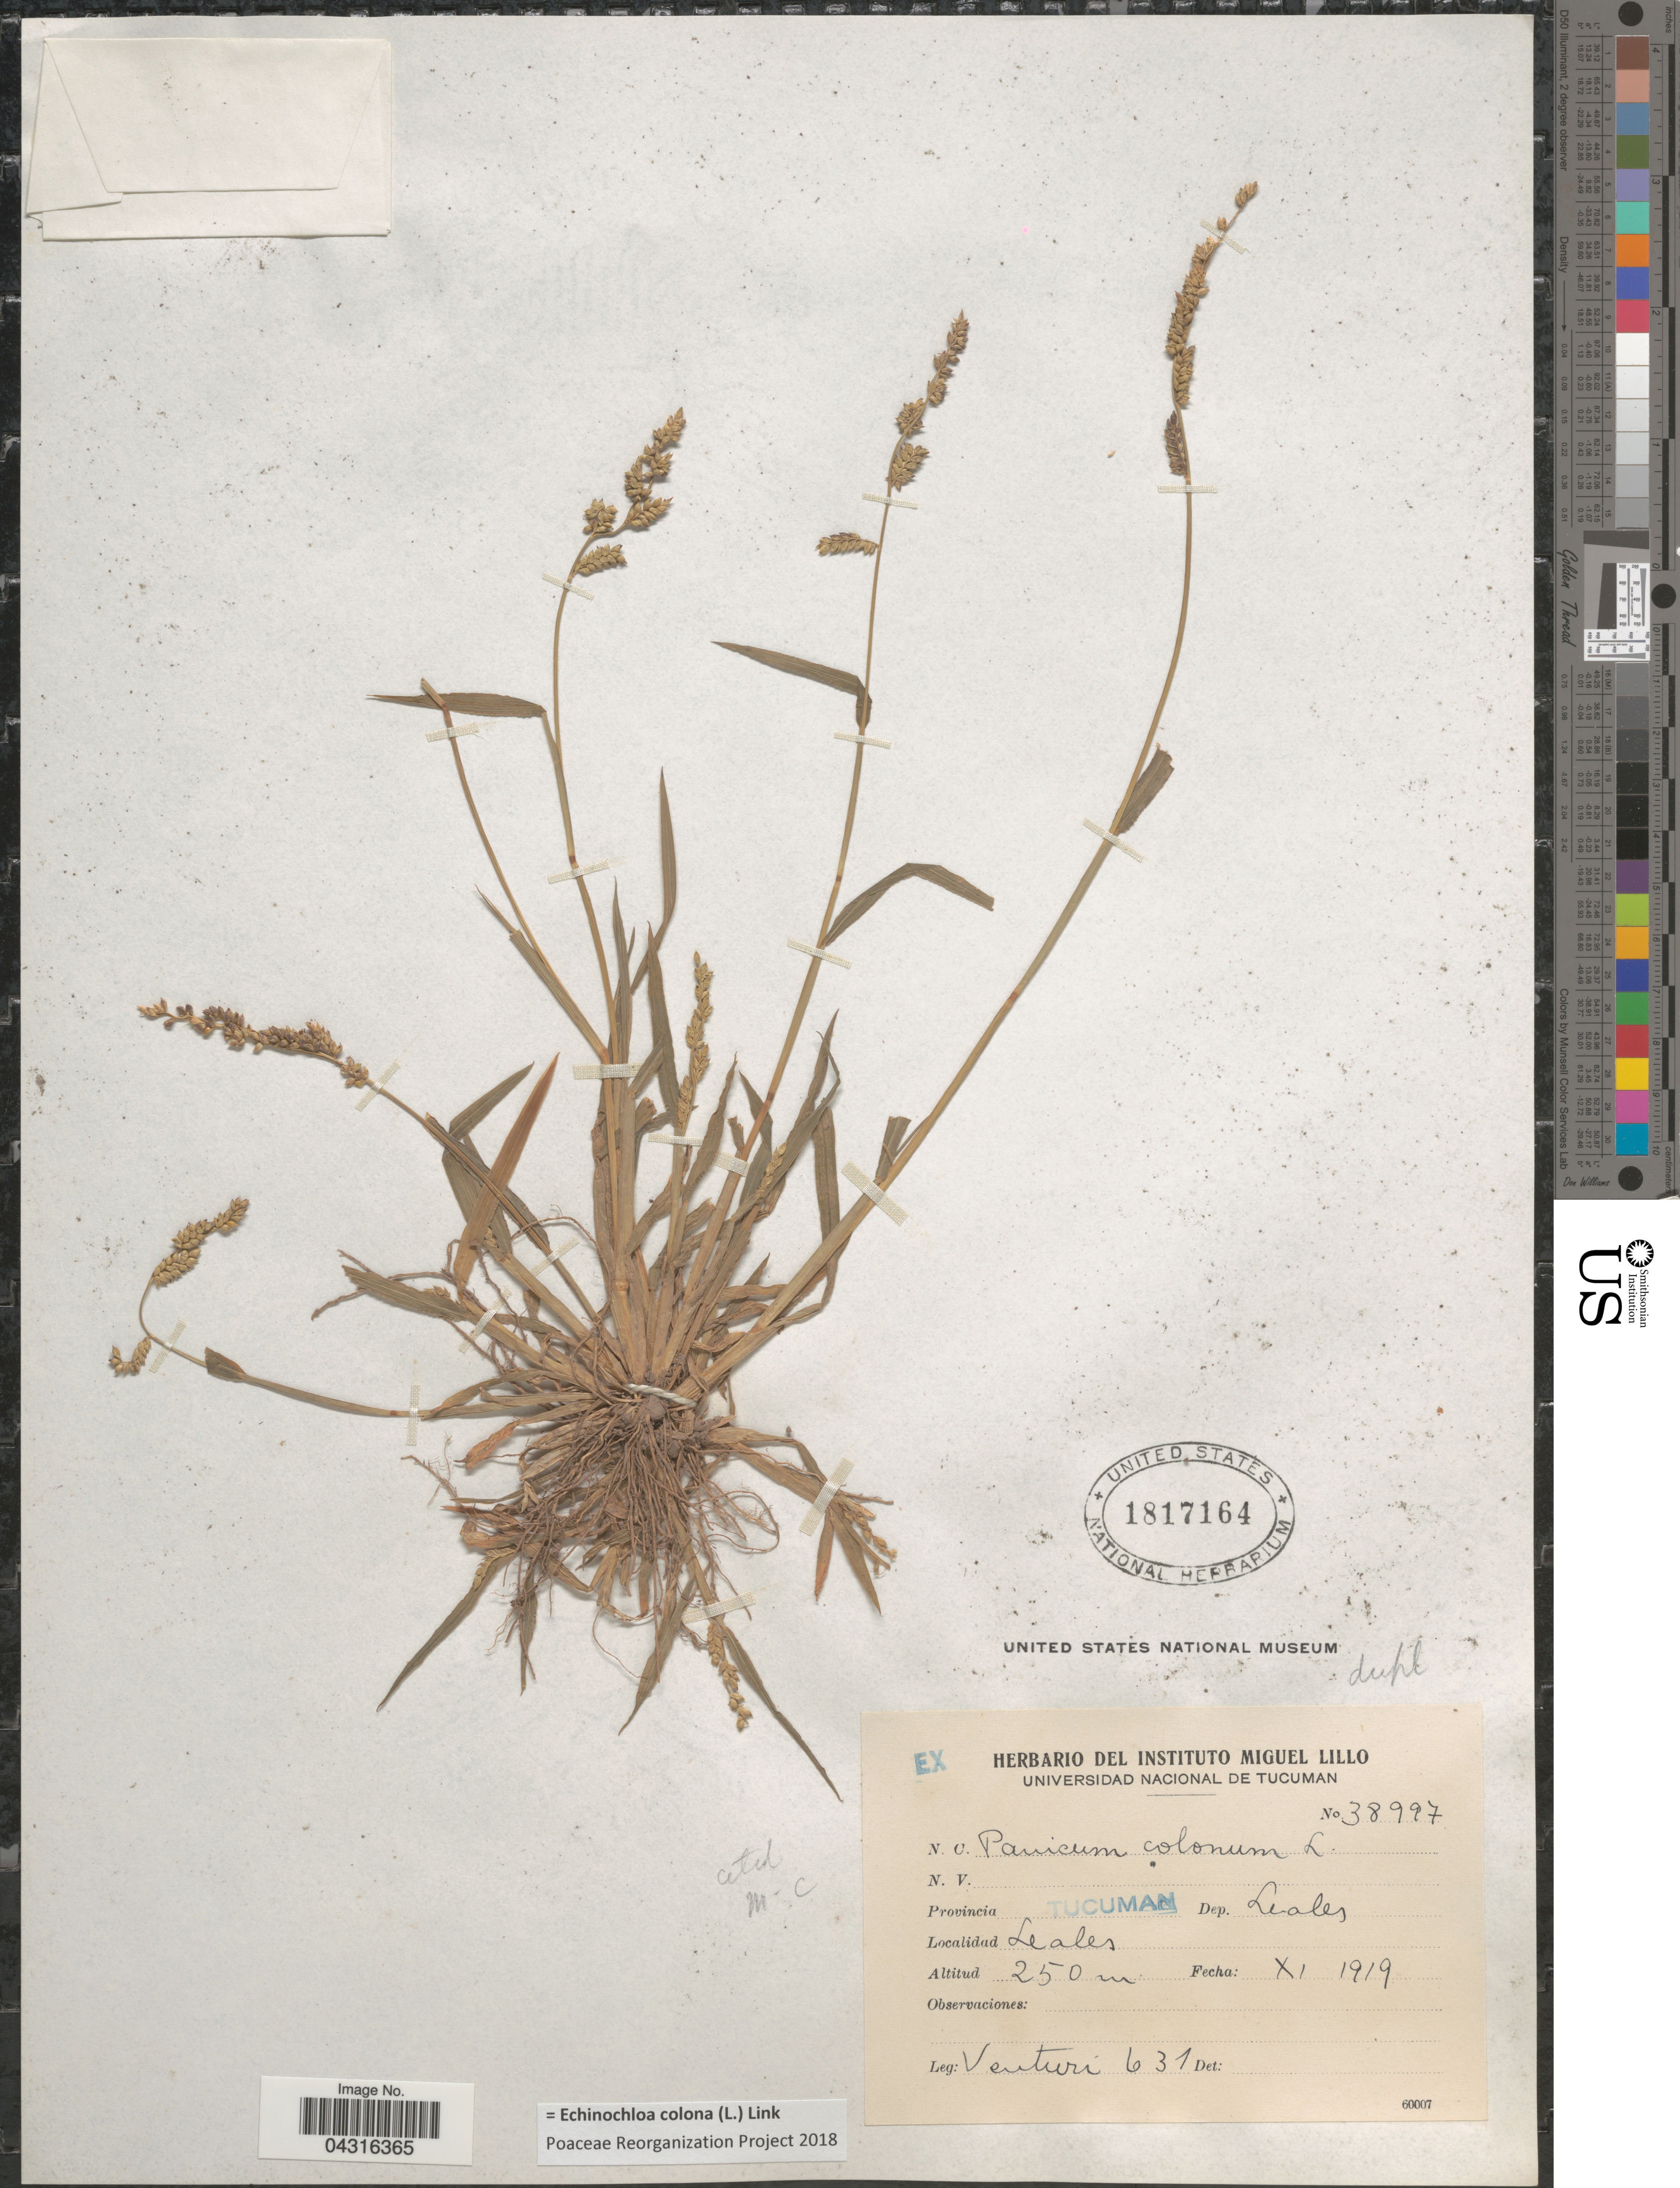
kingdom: Plantae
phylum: Tracheophyta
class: Liliopsida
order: Poales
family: Poaceae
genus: Echinochloa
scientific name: Echinochloa colona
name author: (L.) Link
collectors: Venturi, --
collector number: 631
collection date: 1919-11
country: Argentina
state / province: Tucuman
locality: Dep. Leales. Leales.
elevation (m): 250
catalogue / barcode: US 1817164